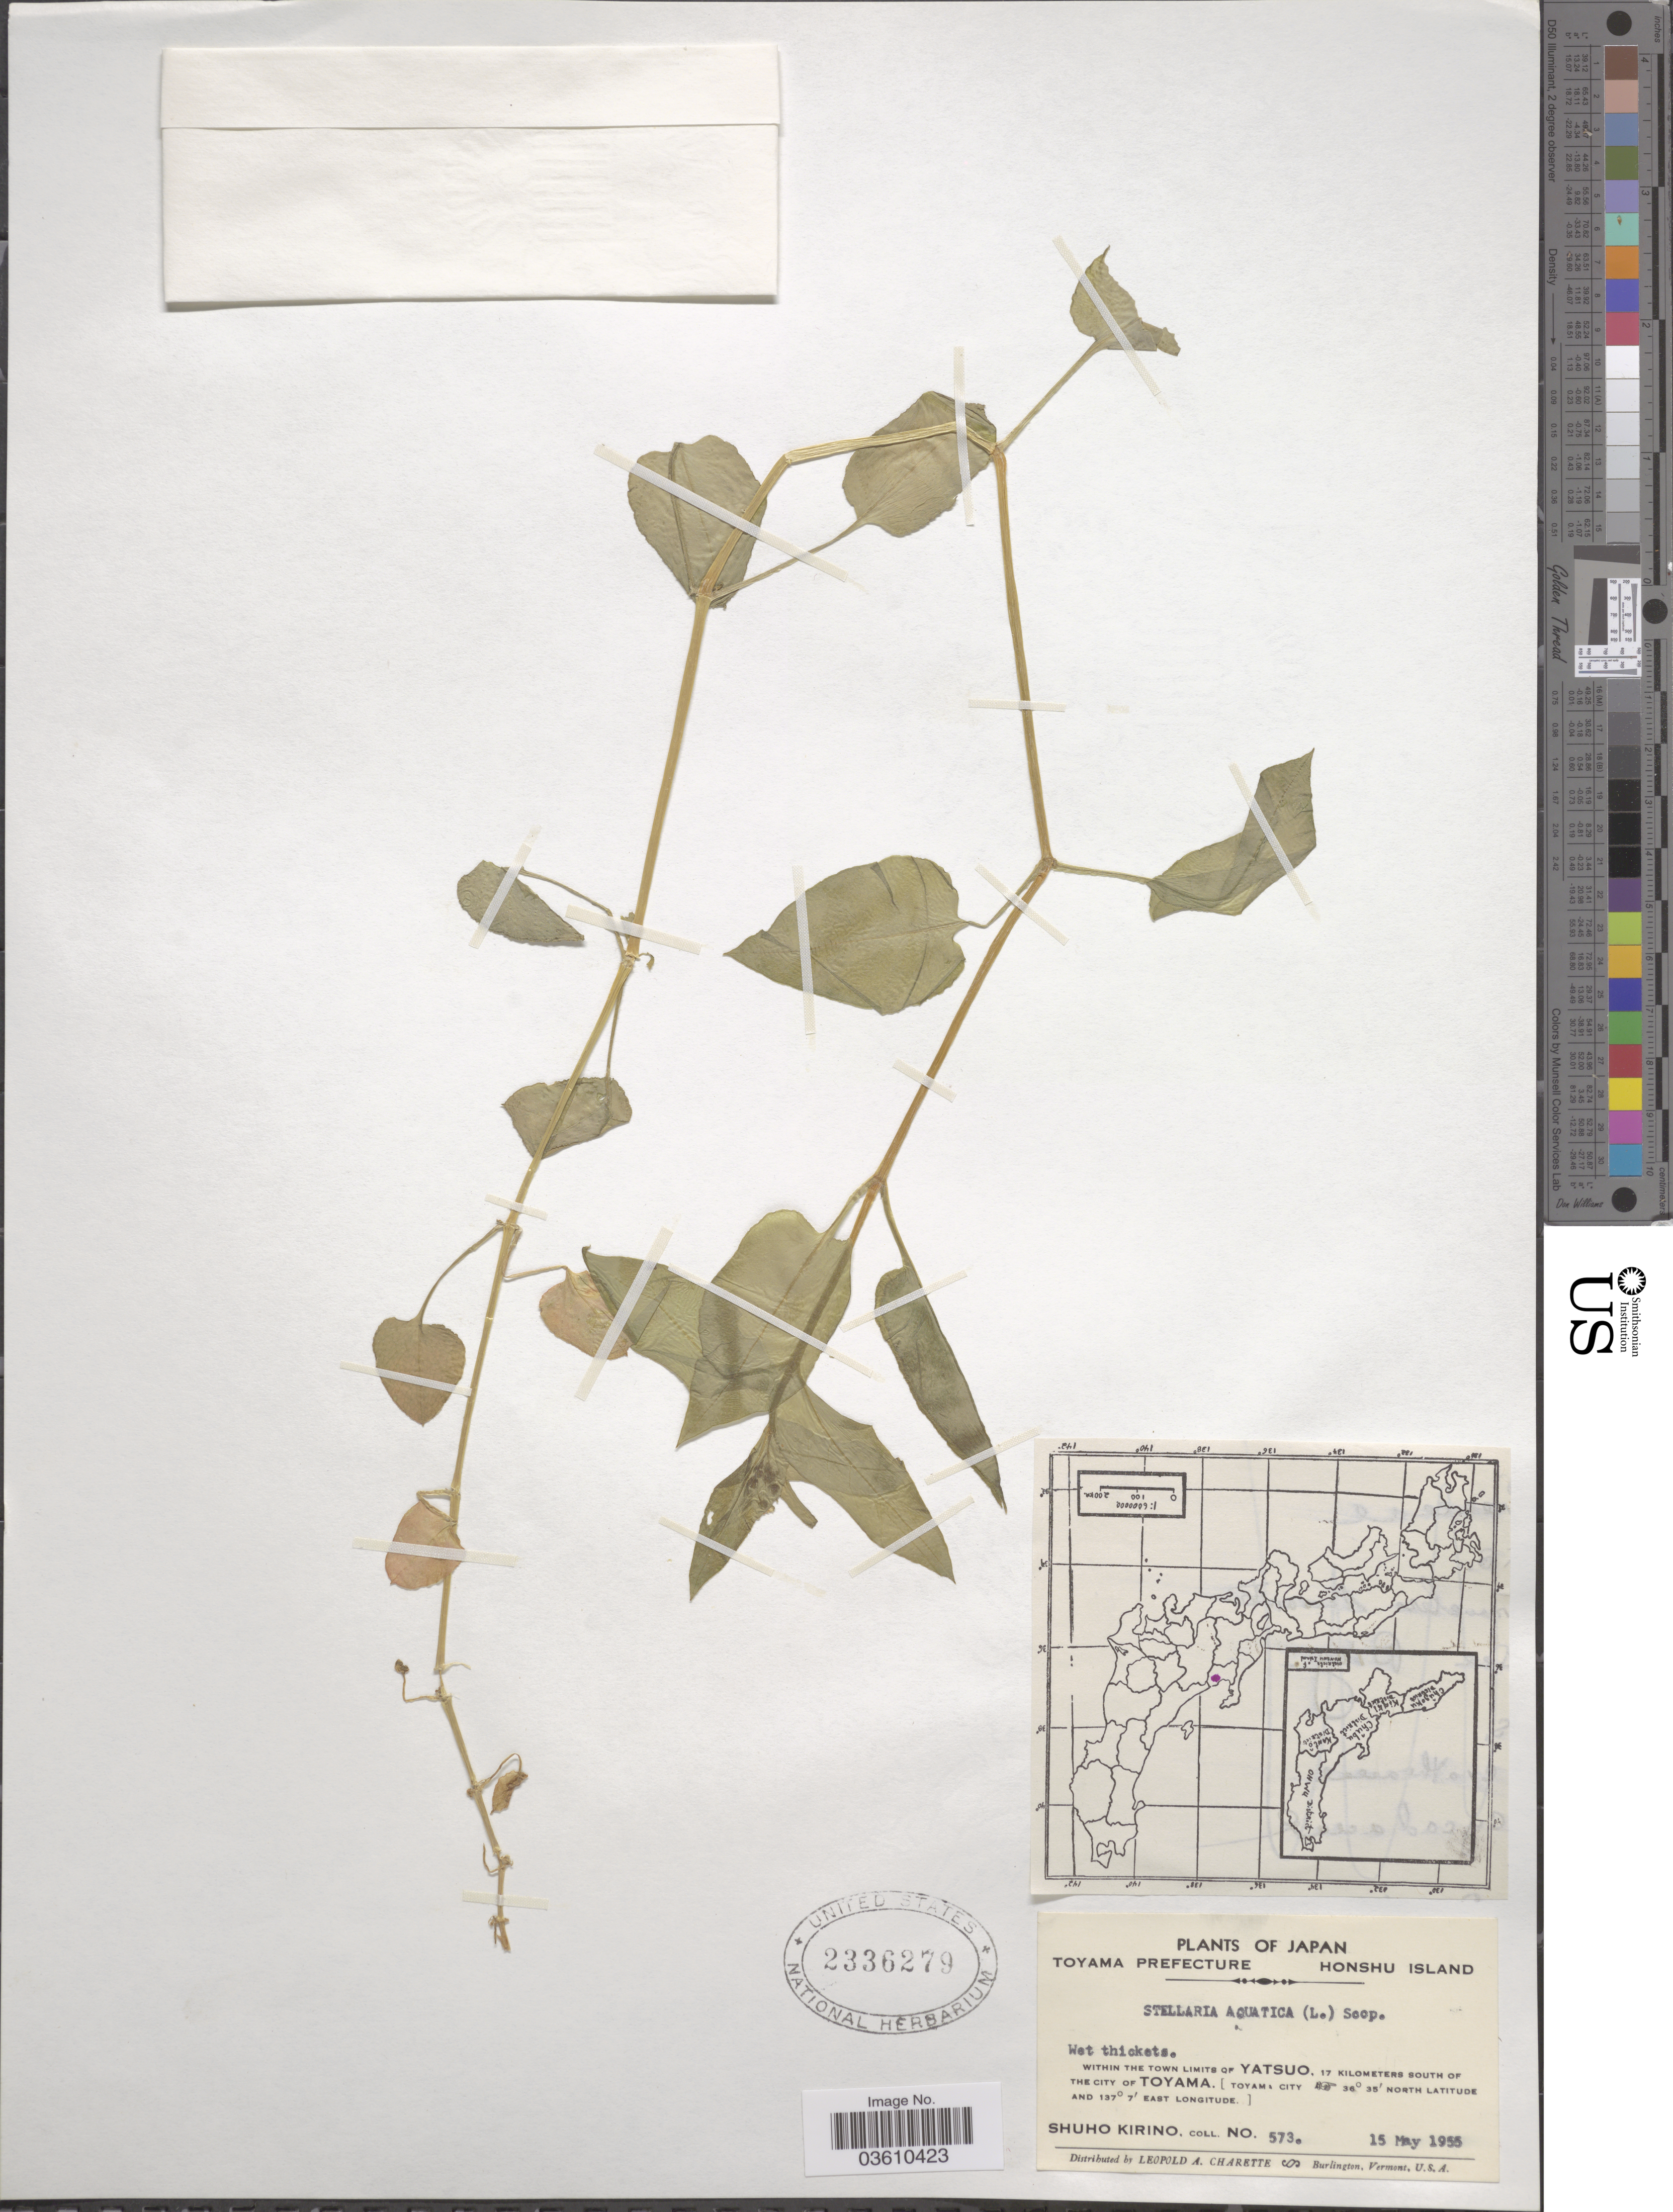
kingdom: Plantae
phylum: Tracheophyta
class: Magnoliopsida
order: Caryophyllales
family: Caryophyllaceae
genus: Stellaria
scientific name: Stellaria aquatica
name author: L.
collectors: S. Kirino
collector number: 573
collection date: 1955-05-15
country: Japan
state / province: Toyama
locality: Toyama Prefectural. Honshu Island. Within the town limits of Yatsuo, 17 kilometers south of the city of Toyama [Toyama City].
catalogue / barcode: US 2336279